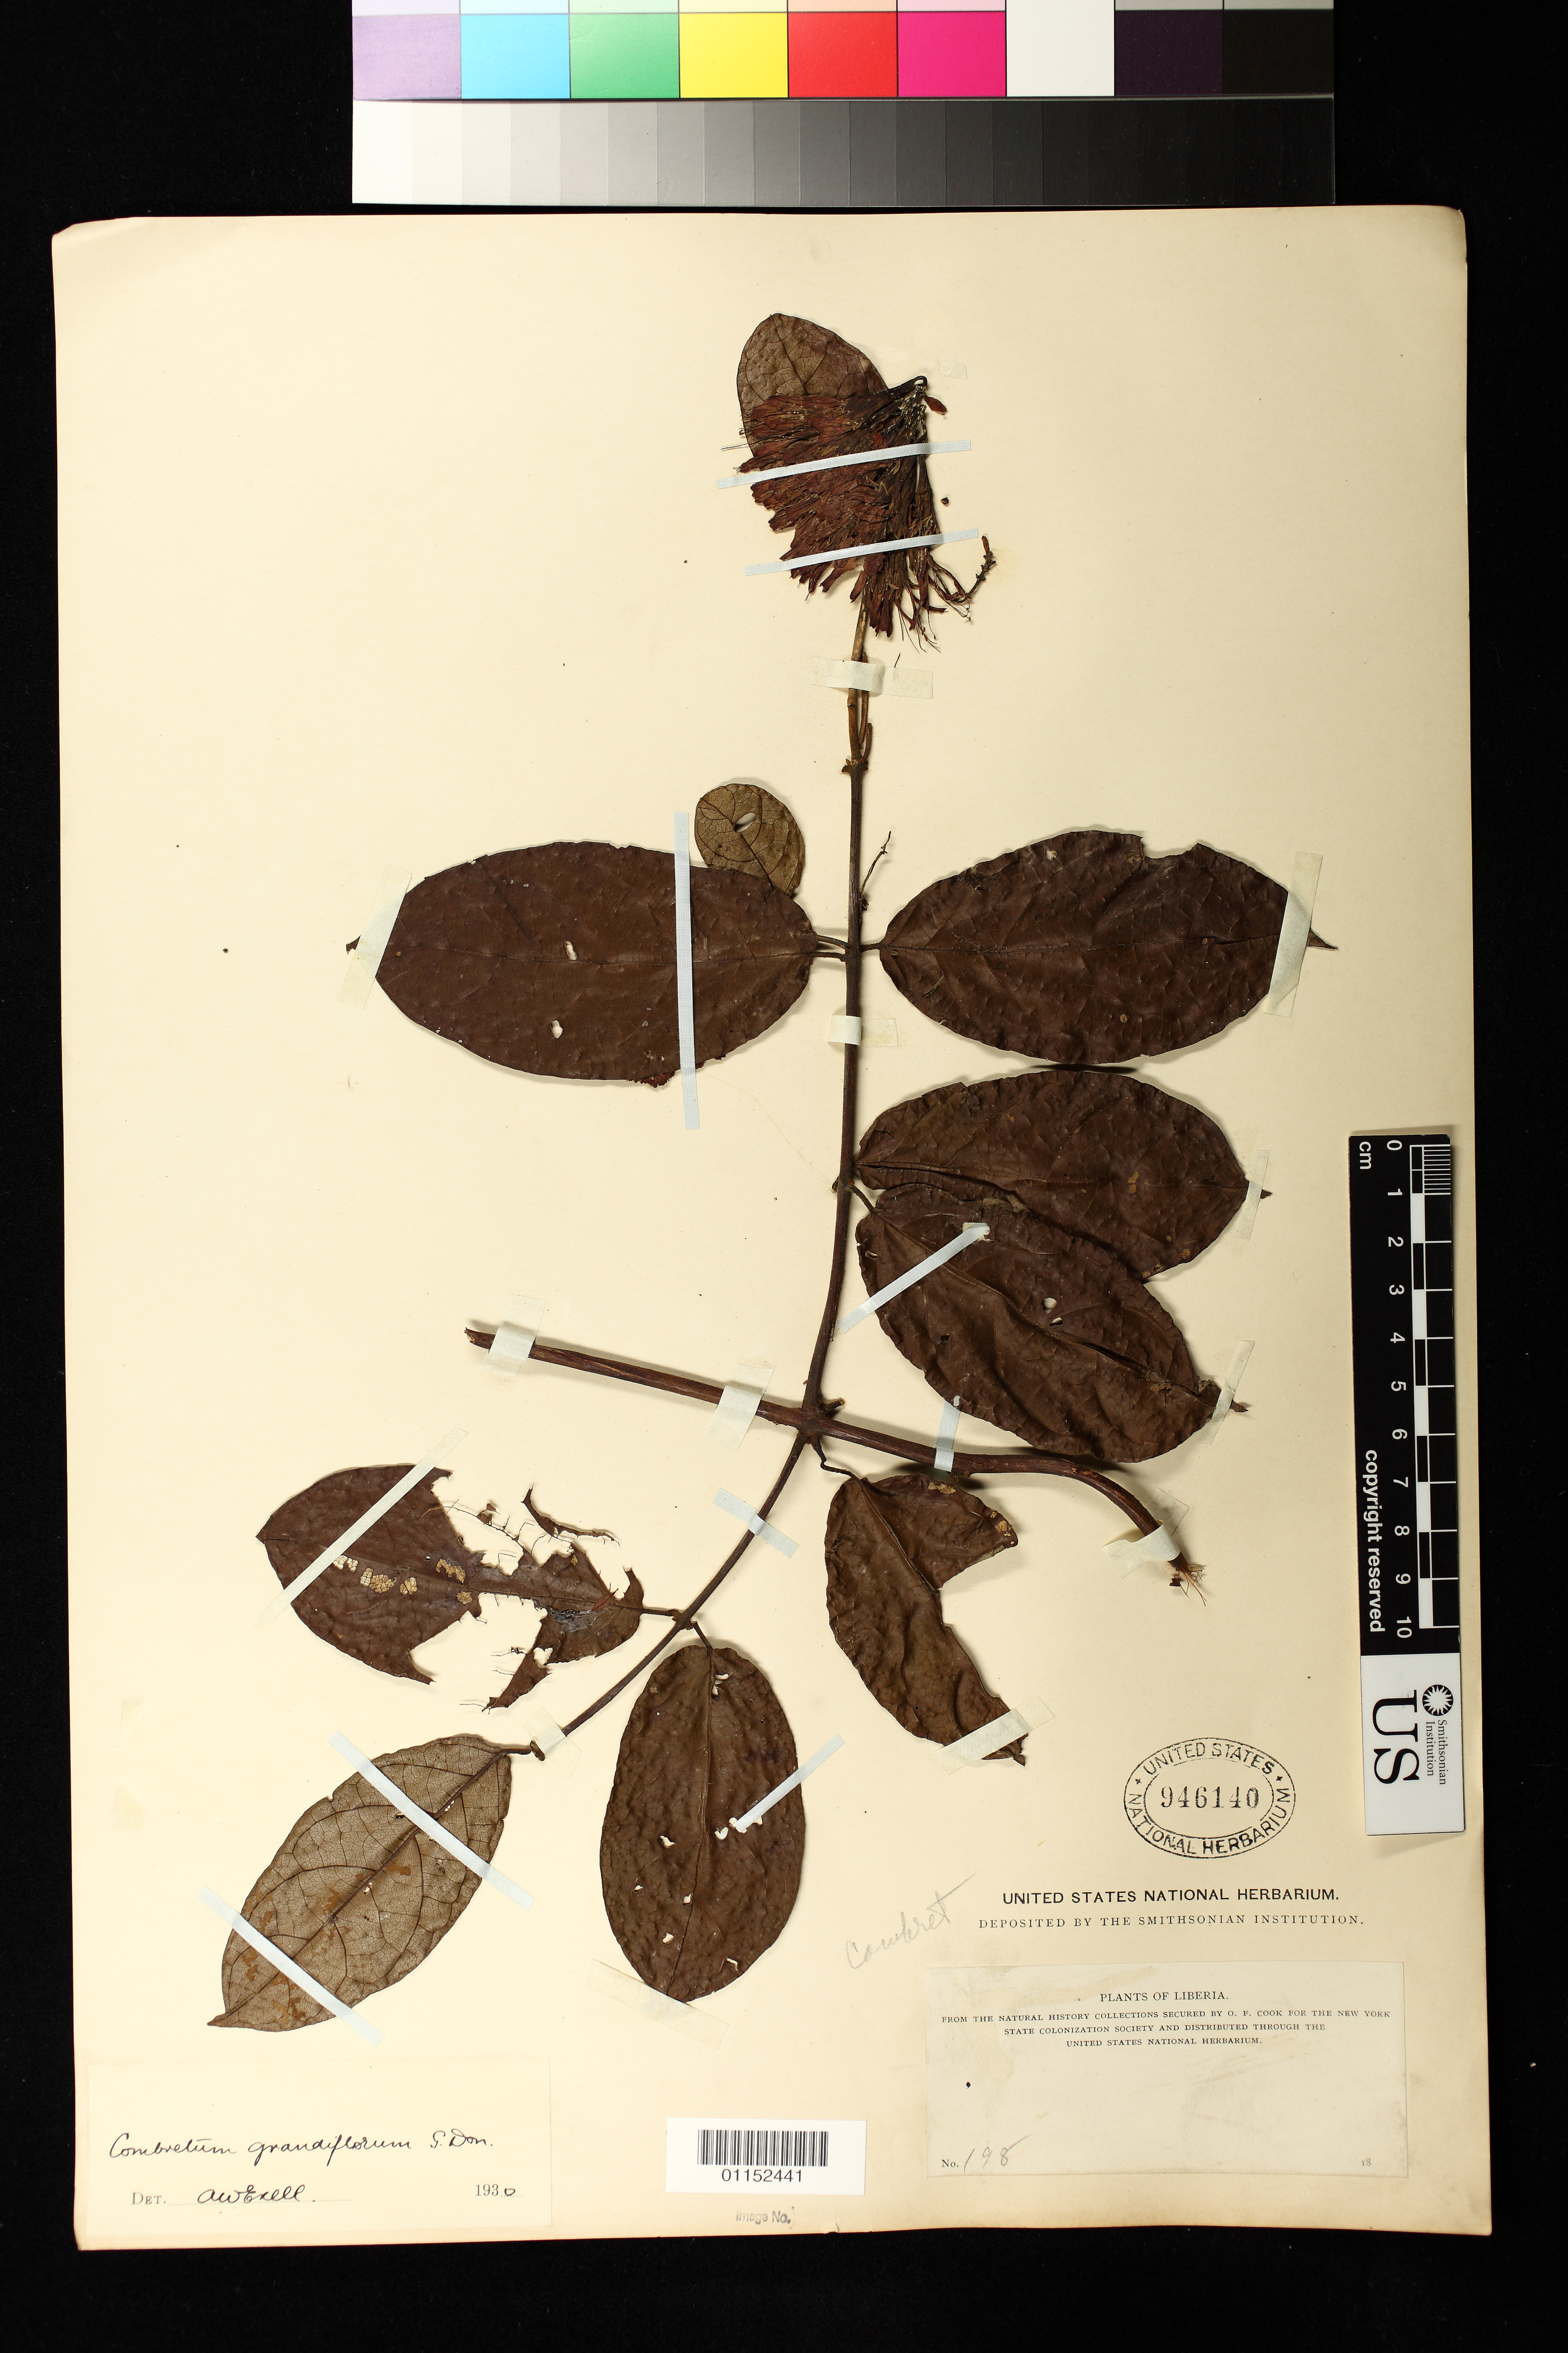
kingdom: Plantae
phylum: Tracheophyta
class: Magnoliopsida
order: Myrtales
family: Combretaceae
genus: Combretum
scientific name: Combretum grandiflorum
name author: G. Don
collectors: O. F. Cook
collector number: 198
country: Liberia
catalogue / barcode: US 946140